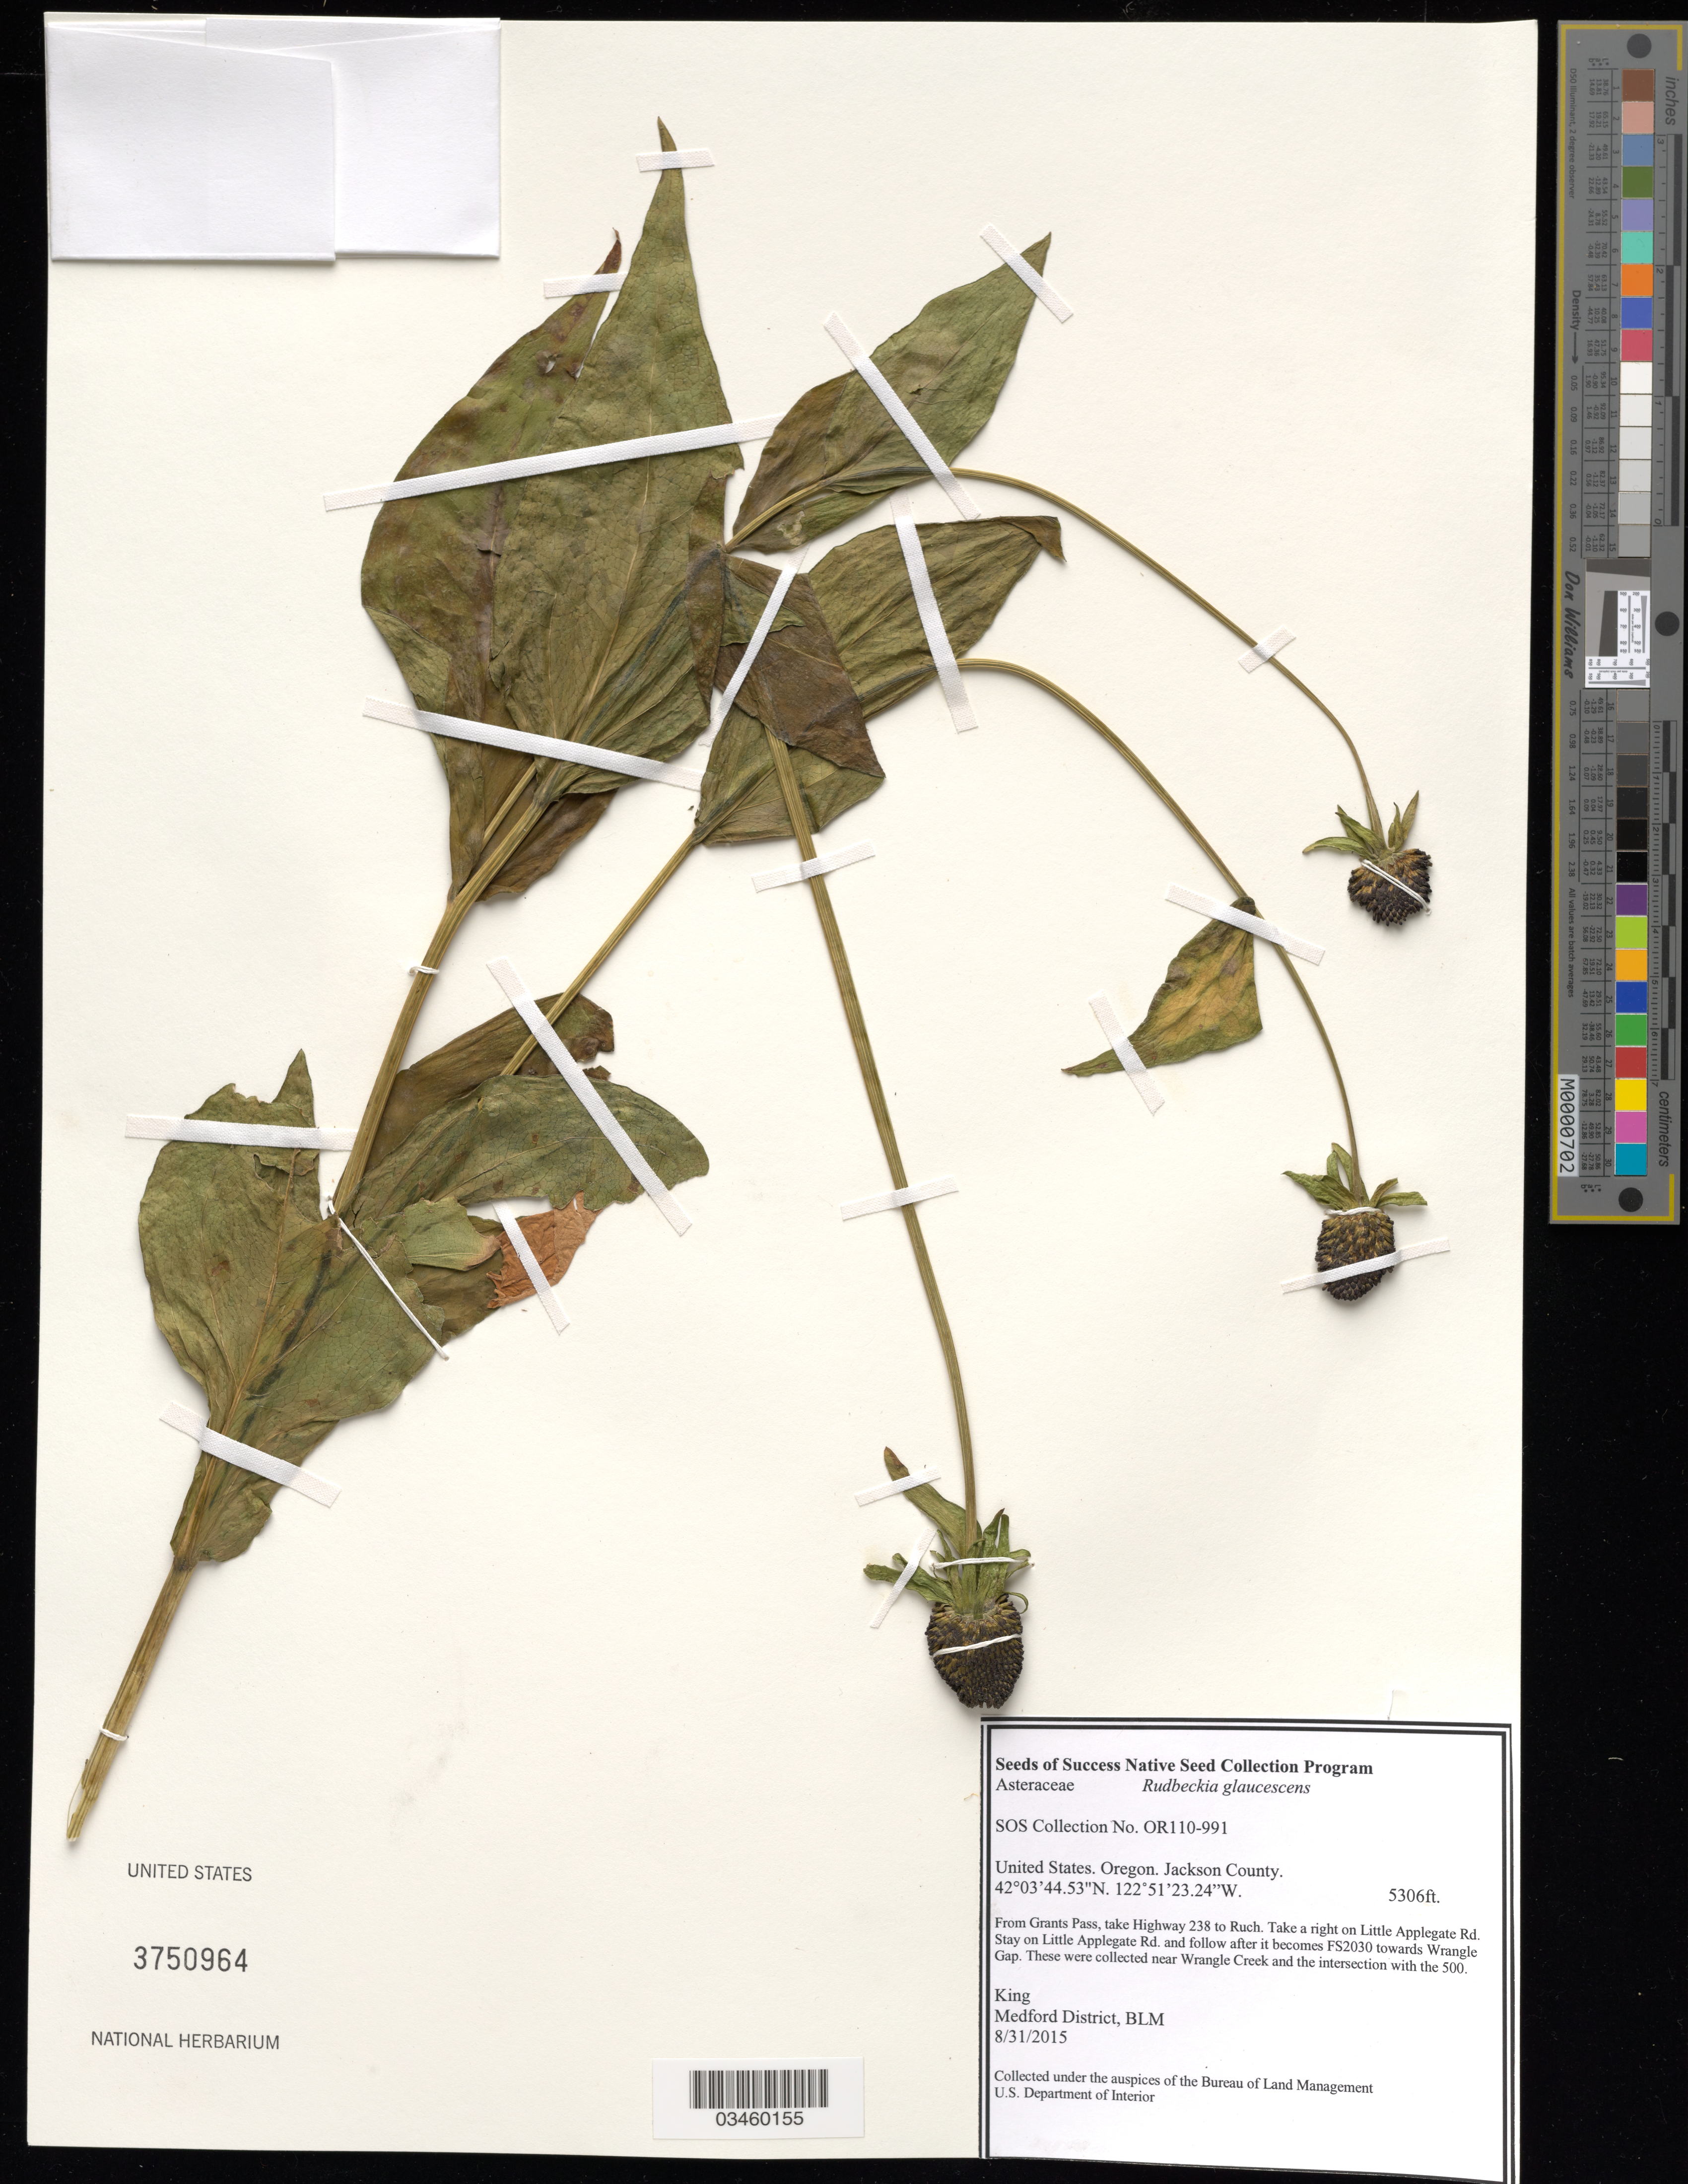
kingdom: Plantae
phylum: Tracheophyta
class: Magnoliopsida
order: Asterales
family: Asteraceae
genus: Rudbeckia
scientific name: Rudbeckia glaucescens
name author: Eastward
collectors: King, --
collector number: OR110-991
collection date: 2015-08-31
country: United States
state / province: Oregon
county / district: Jackson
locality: Wrangle Creek, FS2030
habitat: mixed-forest Doug fir, incense cedar, ocean spray, cow parsnip, thimbleberry, baneberry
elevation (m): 1617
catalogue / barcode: US 3750964